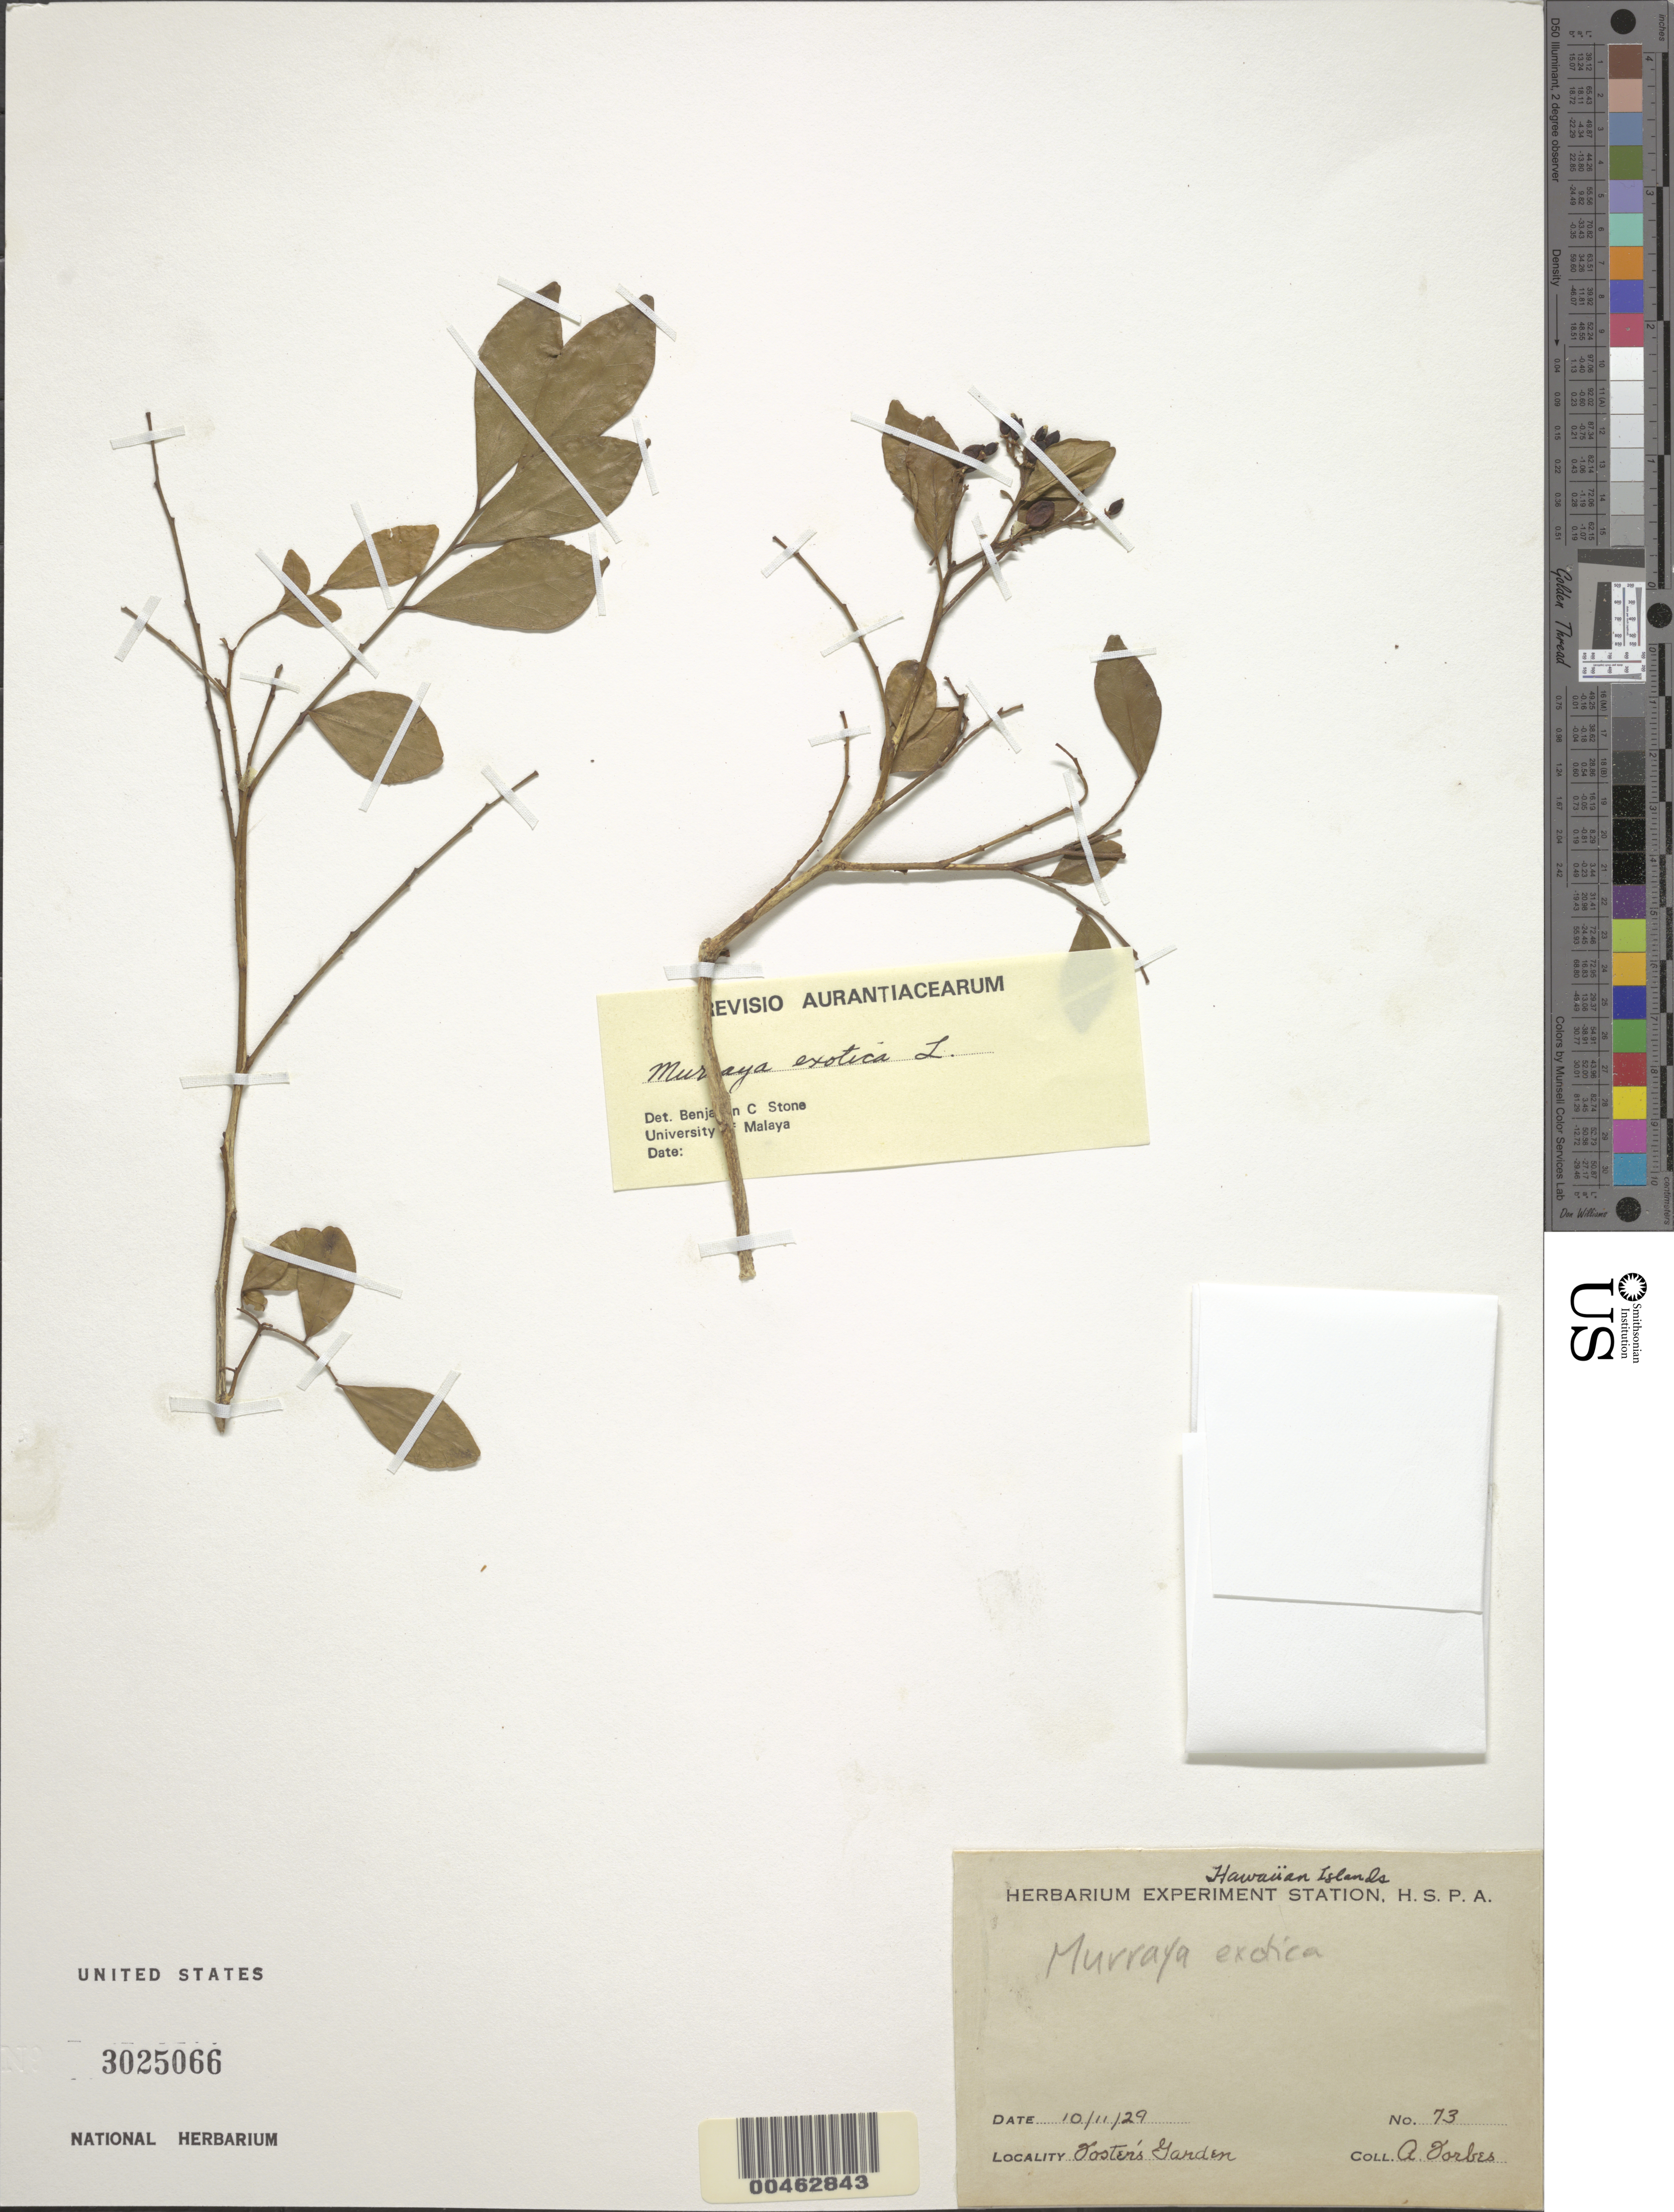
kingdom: Plantae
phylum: Tracheophyta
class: Magnoliopsida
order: Sapindales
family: Rutaceae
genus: Murraya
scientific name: Murraya paniculata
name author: (L.) Jack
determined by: Wagner, W. L., (BOT), Smithsonian Institution - National Museum of Natural History (UNITED STATES)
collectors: A. Forbes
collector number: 73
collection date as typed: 11 Oct 1929 or 10 Nov 1929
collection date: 1929-10-11 or 1929-11-10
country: United States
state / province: Hawaii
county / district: Honolulu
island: Oahu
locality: Foster's Garden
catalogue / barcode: US 3025066